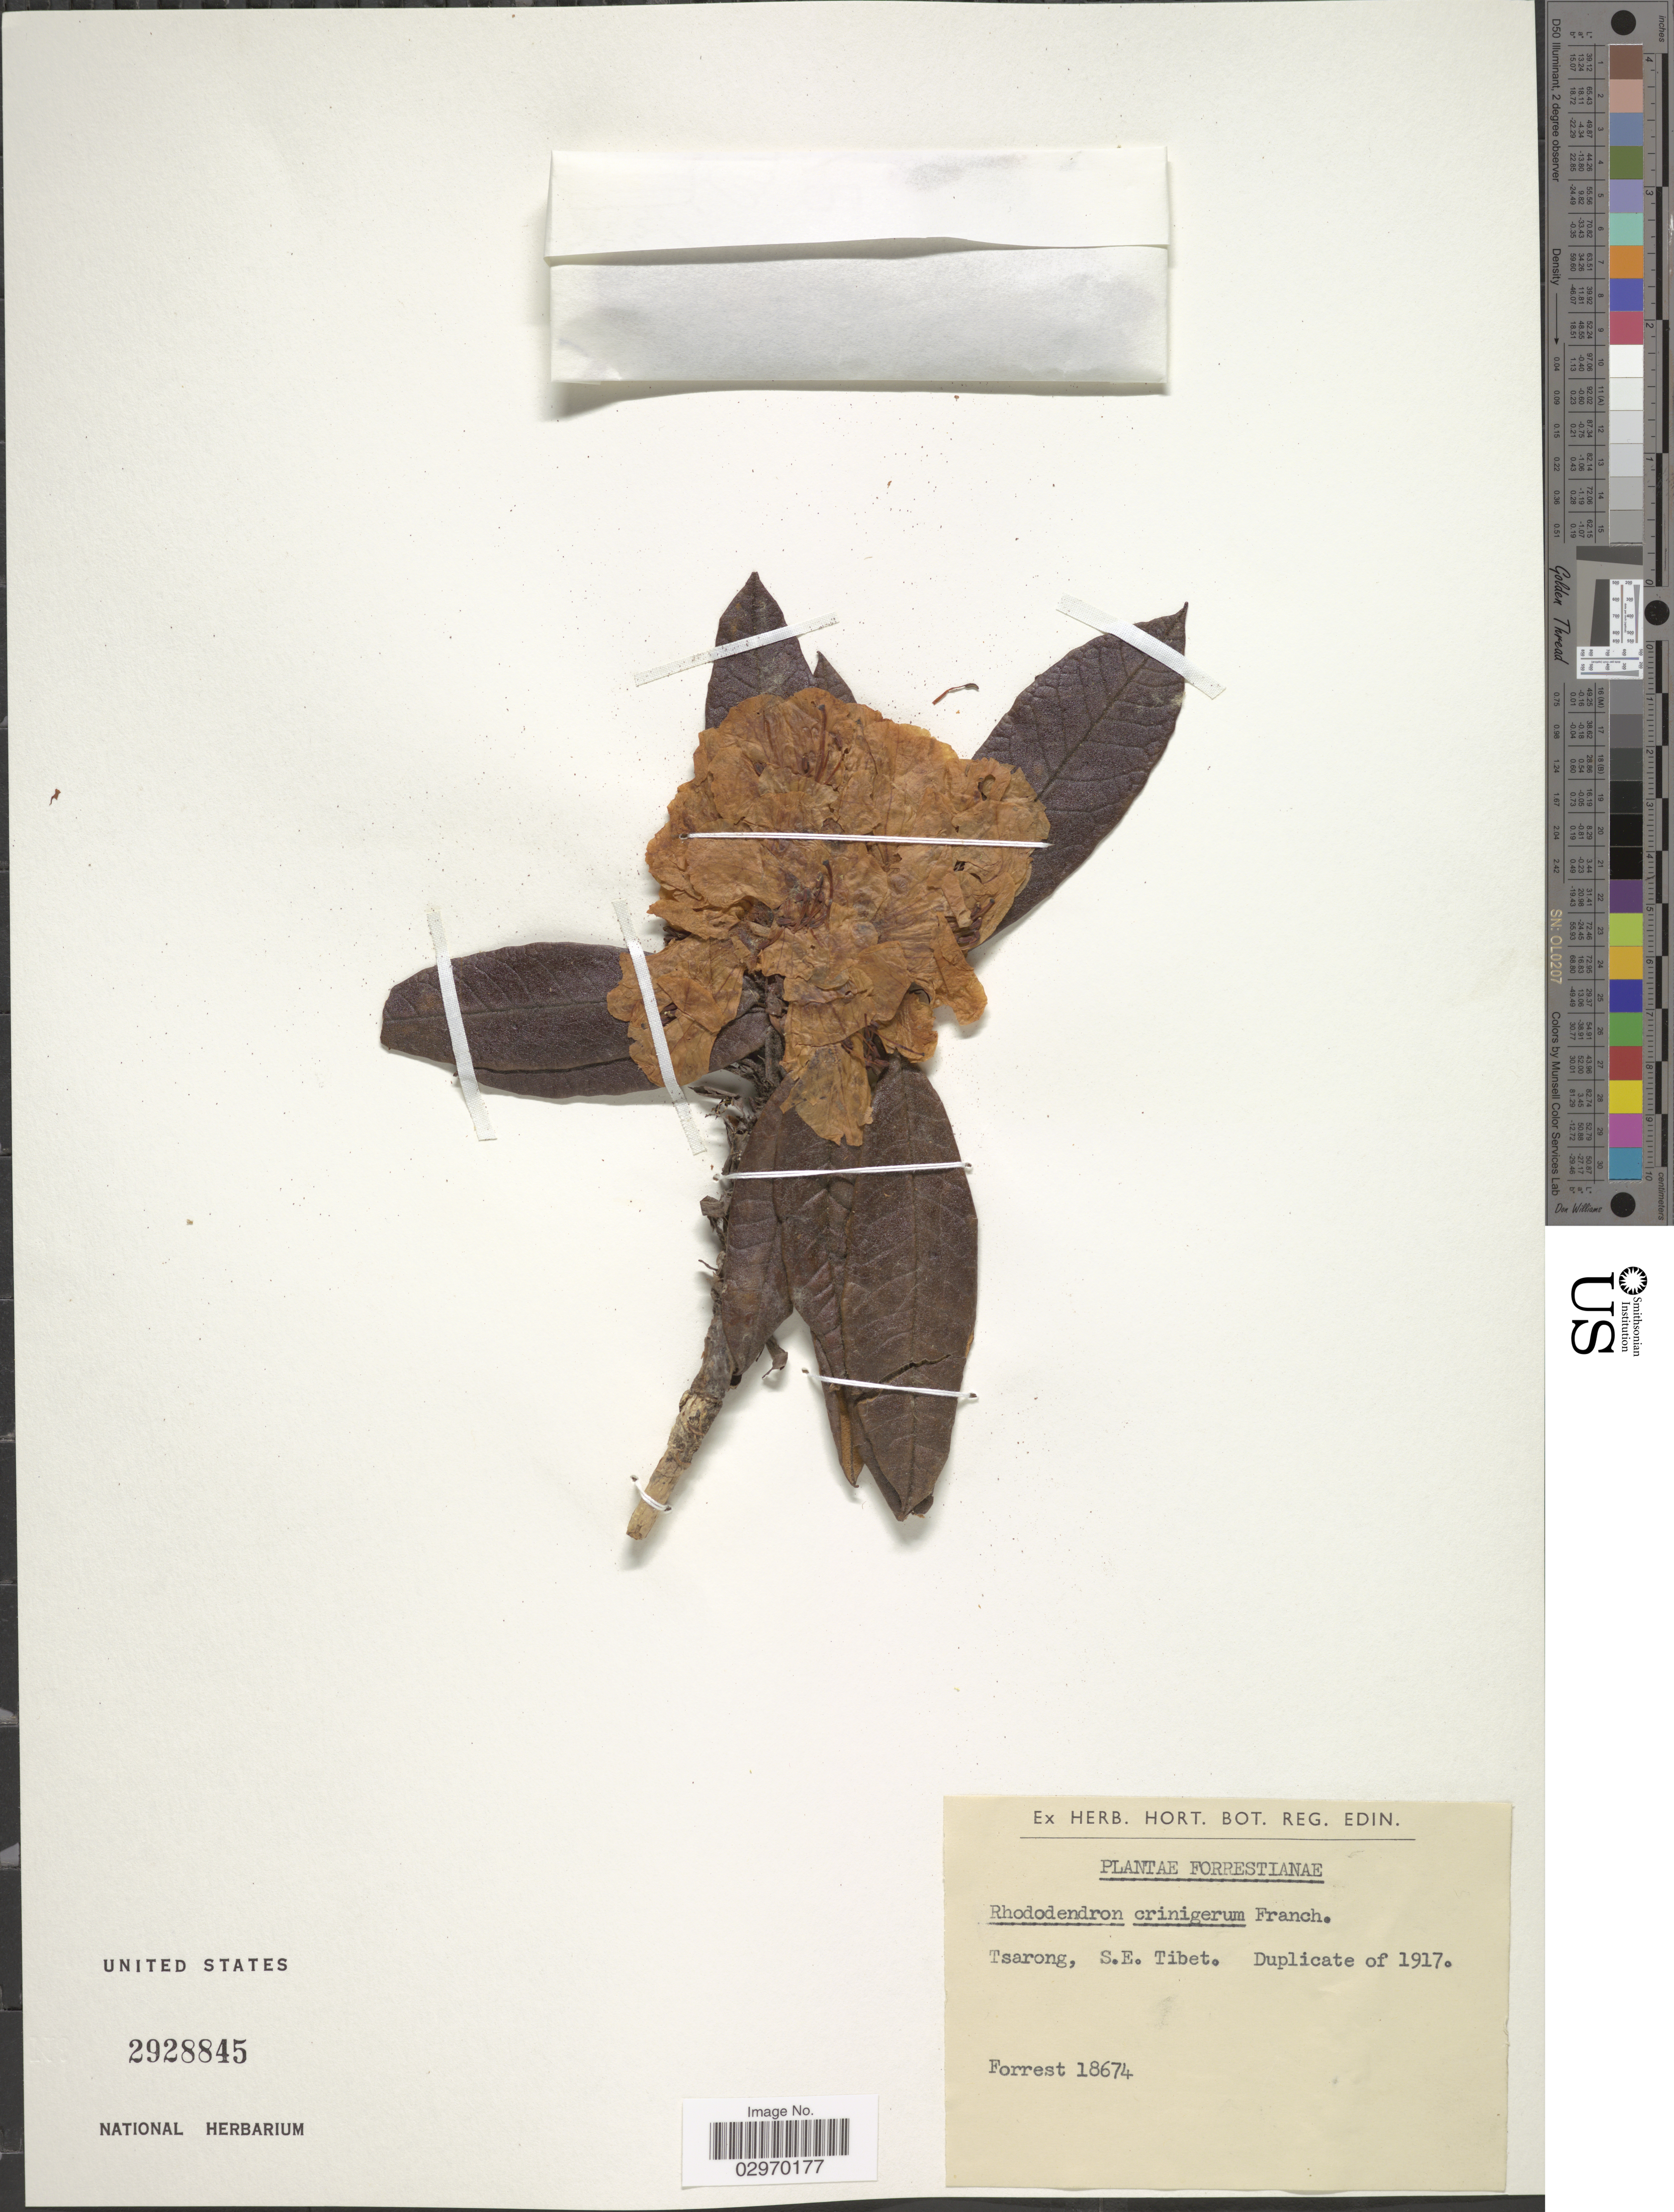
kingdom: Plantae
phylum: Tracheophyta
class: Magnoliopsida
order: Ericales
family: Ericaceae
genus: Rhododendron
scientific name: Rhododendron crinigerum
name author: Franch.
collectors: -. Forrest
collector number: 18674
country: China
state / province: Xizang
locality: Tsarong, S.E. Tibet.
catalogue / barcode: US 2928845